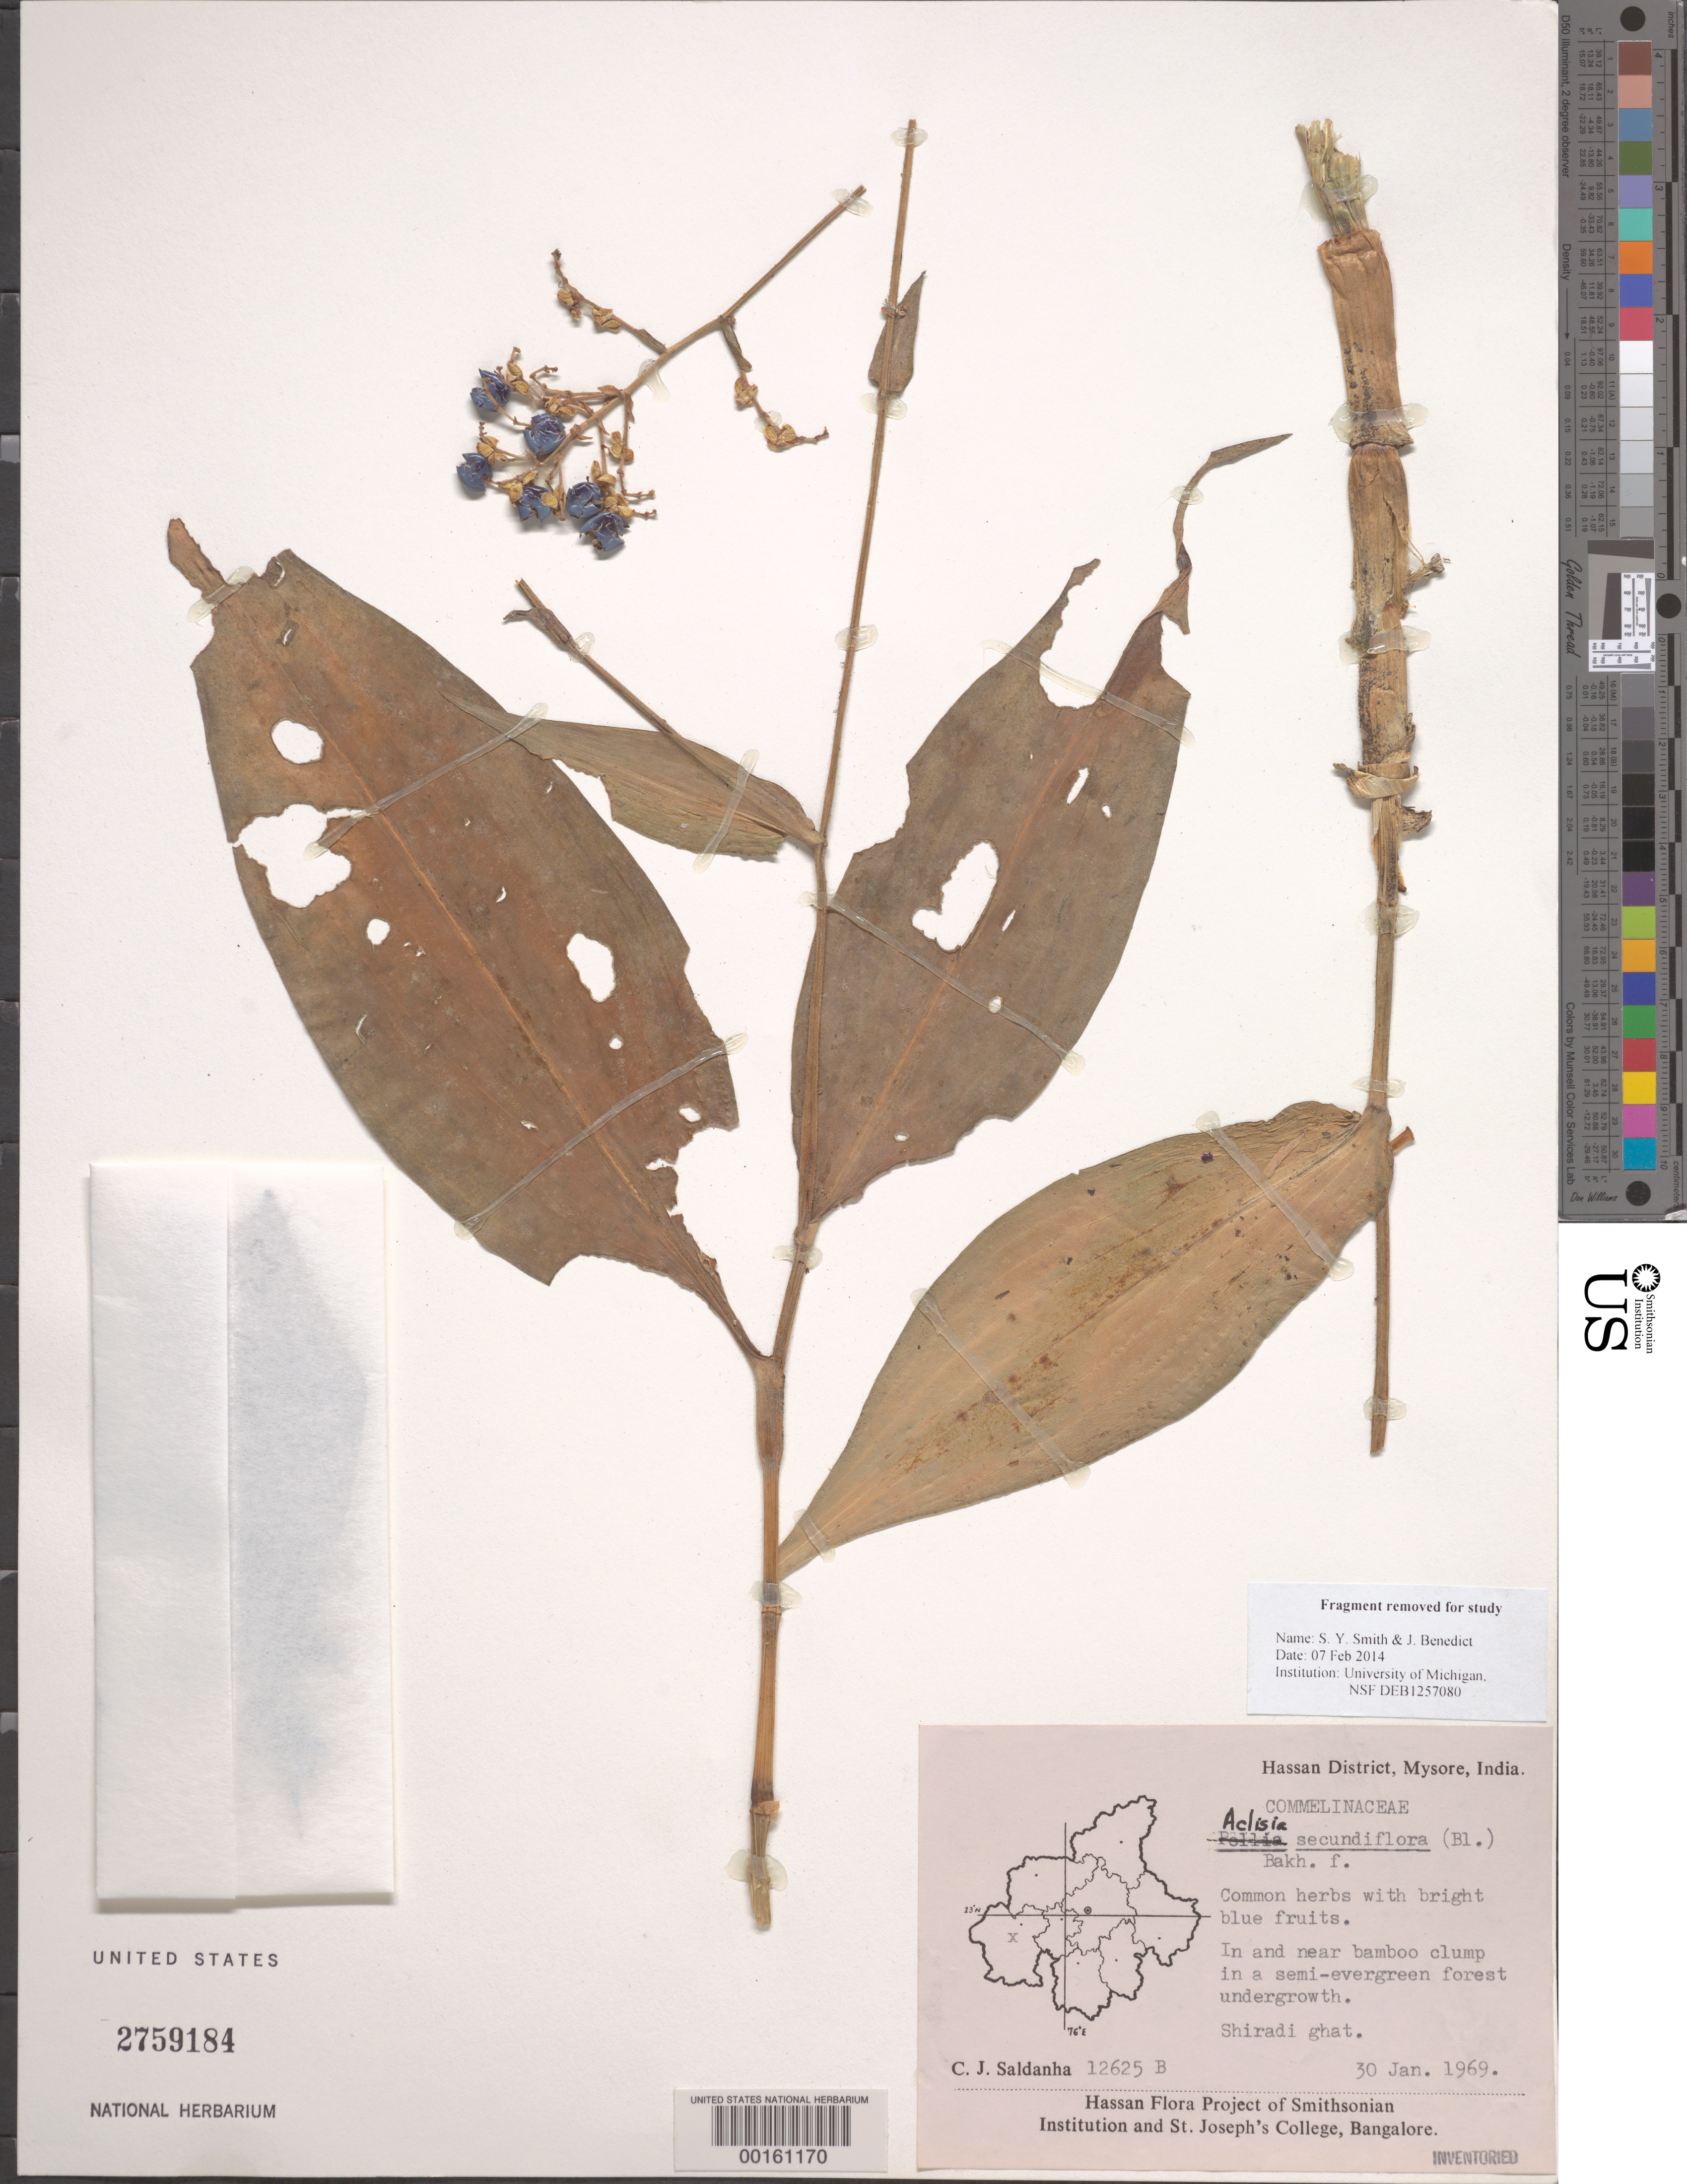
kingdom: Plantae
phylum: Tracheophyta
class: Liliopsida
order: Commelinales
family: Commelinaceae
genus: Pollia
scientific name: Pollia secundiflora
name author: (Blume) Bakh. f.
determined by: Faden, Robert B., (US), Smithsonian Institution - National Museum of Natural History (UNITED STATES)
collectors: C. J. Saldanha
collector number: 12625b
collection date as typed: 30 Jan 1969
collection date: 1969-01-30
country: India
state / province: Karnataka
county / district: Hassan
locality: Shiradi ghat, mysore state [mysore state = karnataka.]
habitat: In bamboo clump in semi-evergreen forest under growth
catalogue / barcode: US 2759184